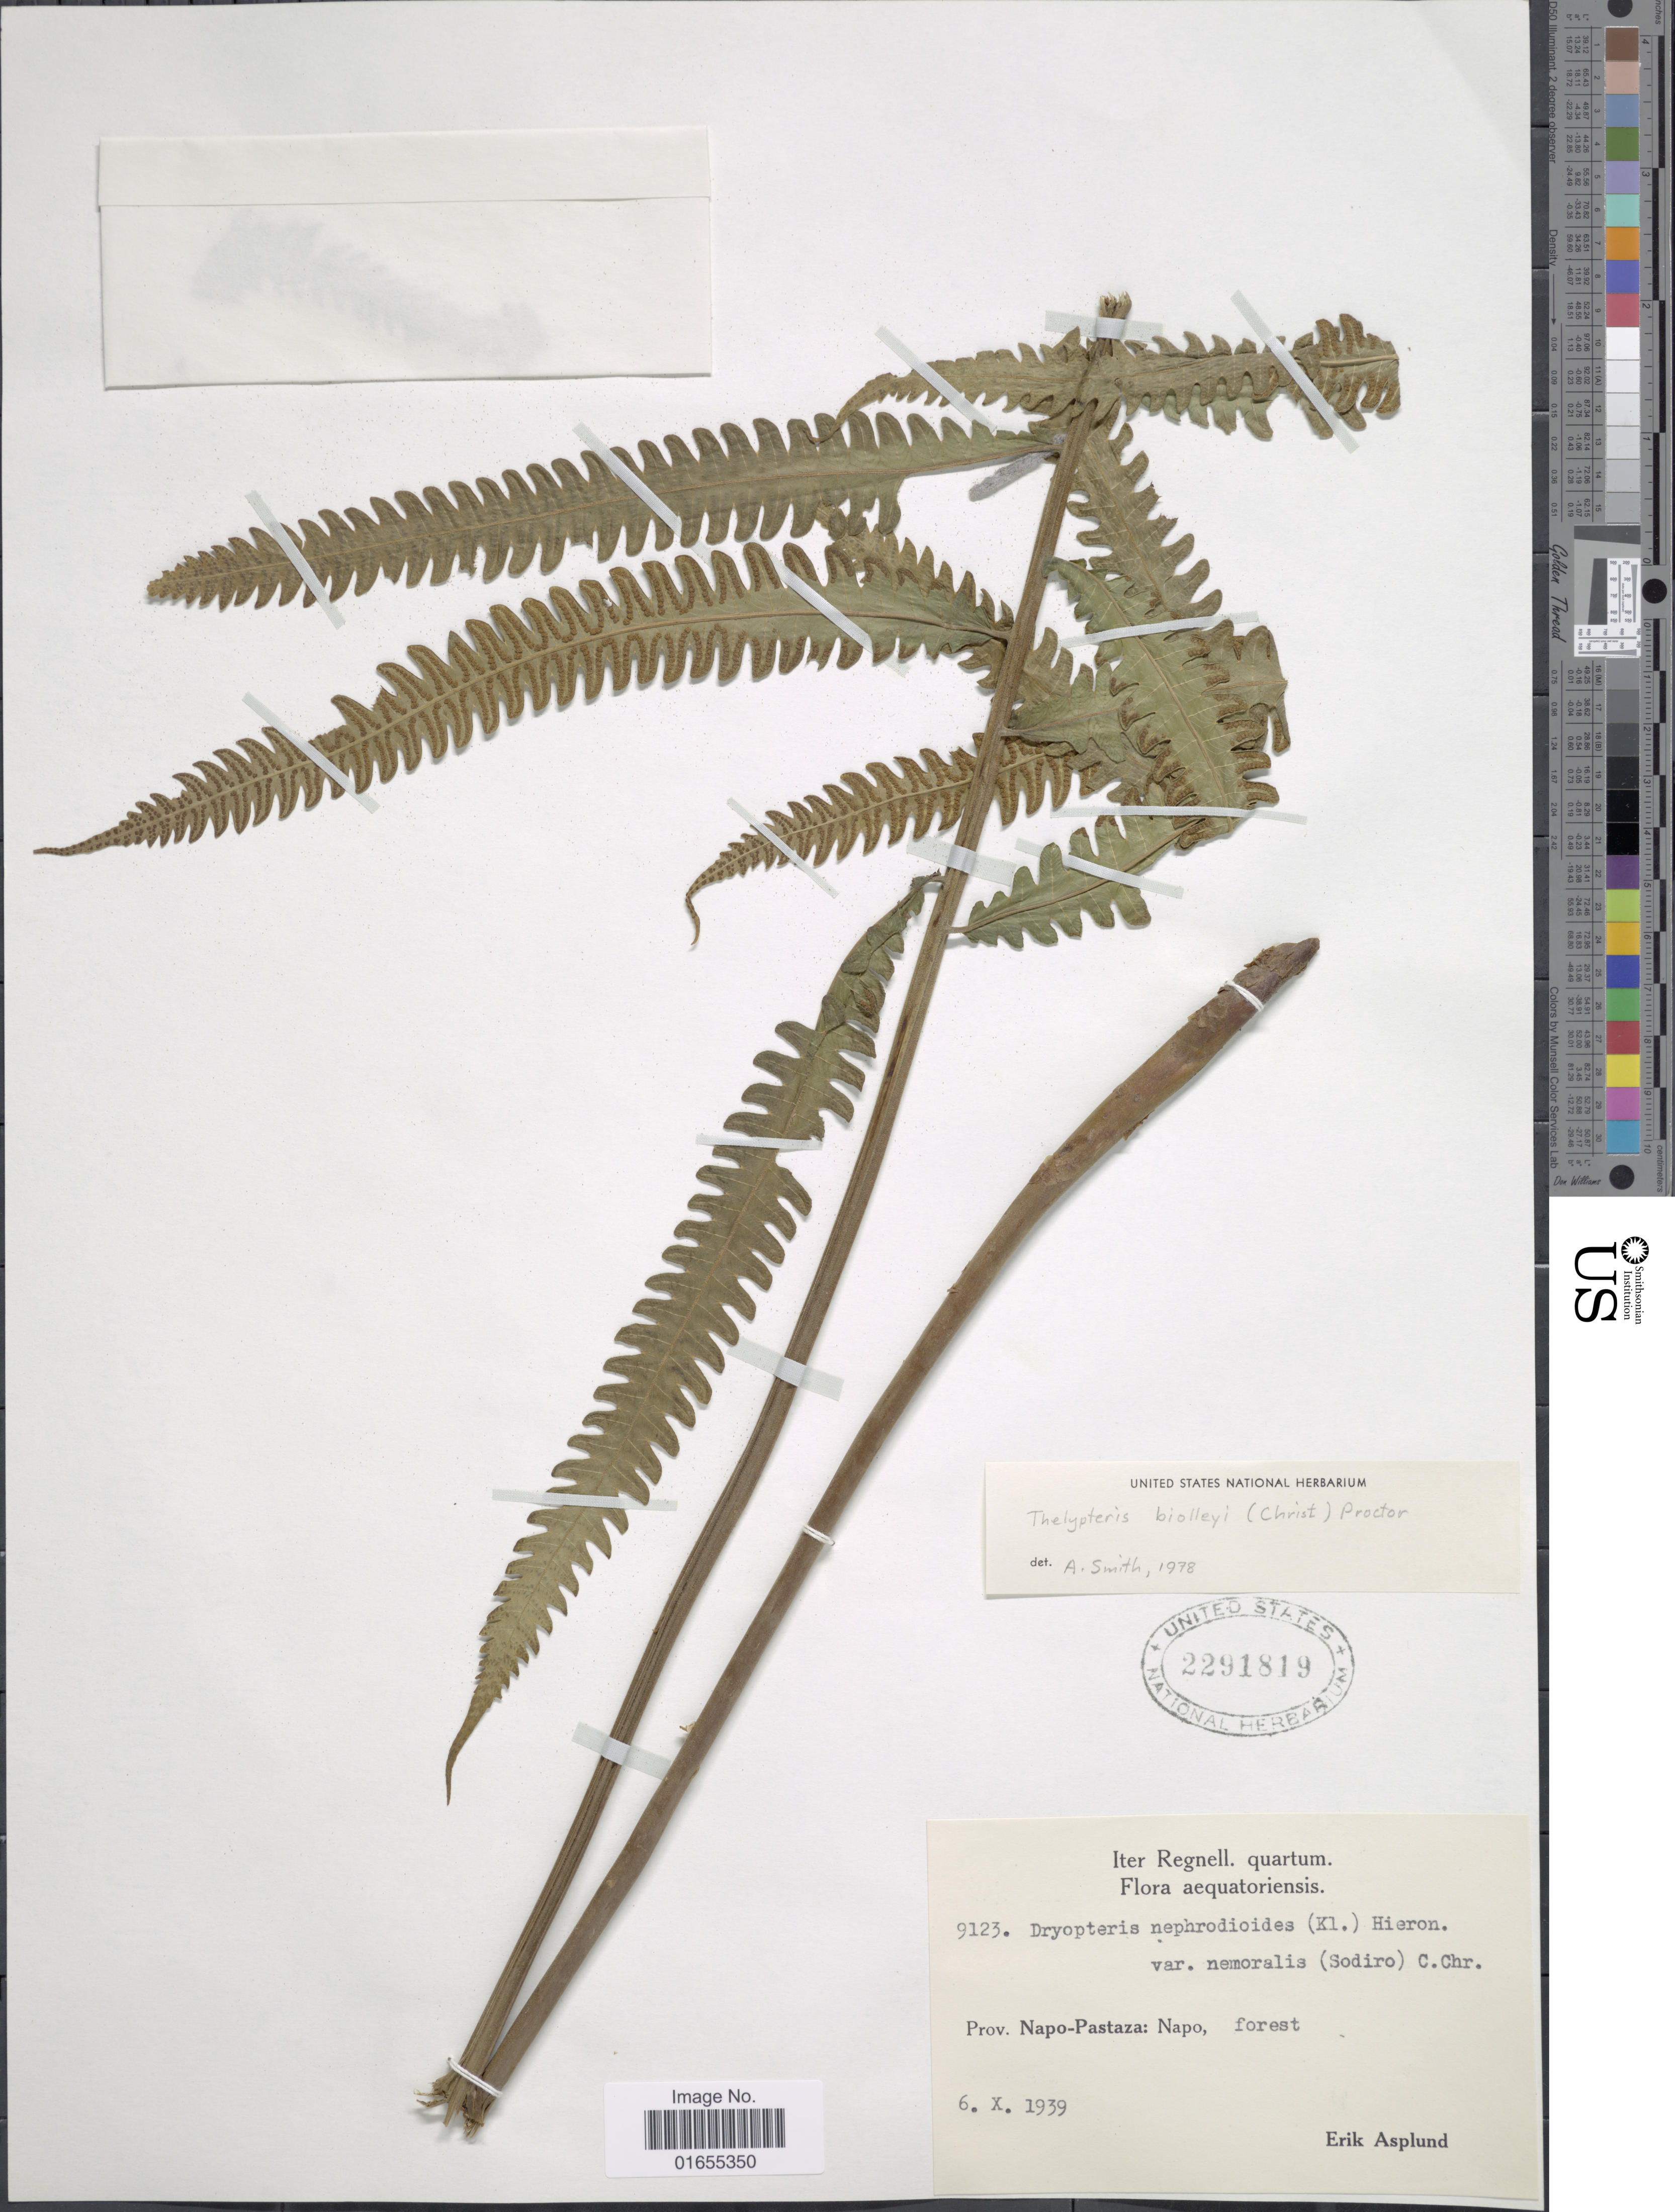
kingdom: Plantae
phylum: Tracheophyta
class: Polypodiopsida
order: Polypodiales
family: Thelypteridaceae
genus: Goniopteris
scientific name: Goniopteris biolleyi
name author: (C. Chr.) Pic. Serm.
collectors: E. Asplund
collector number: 9123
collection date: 1939-10-06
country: Ecuador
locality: Prov. Napo - Pastaza: Napo, forest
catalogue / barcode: US 2291819